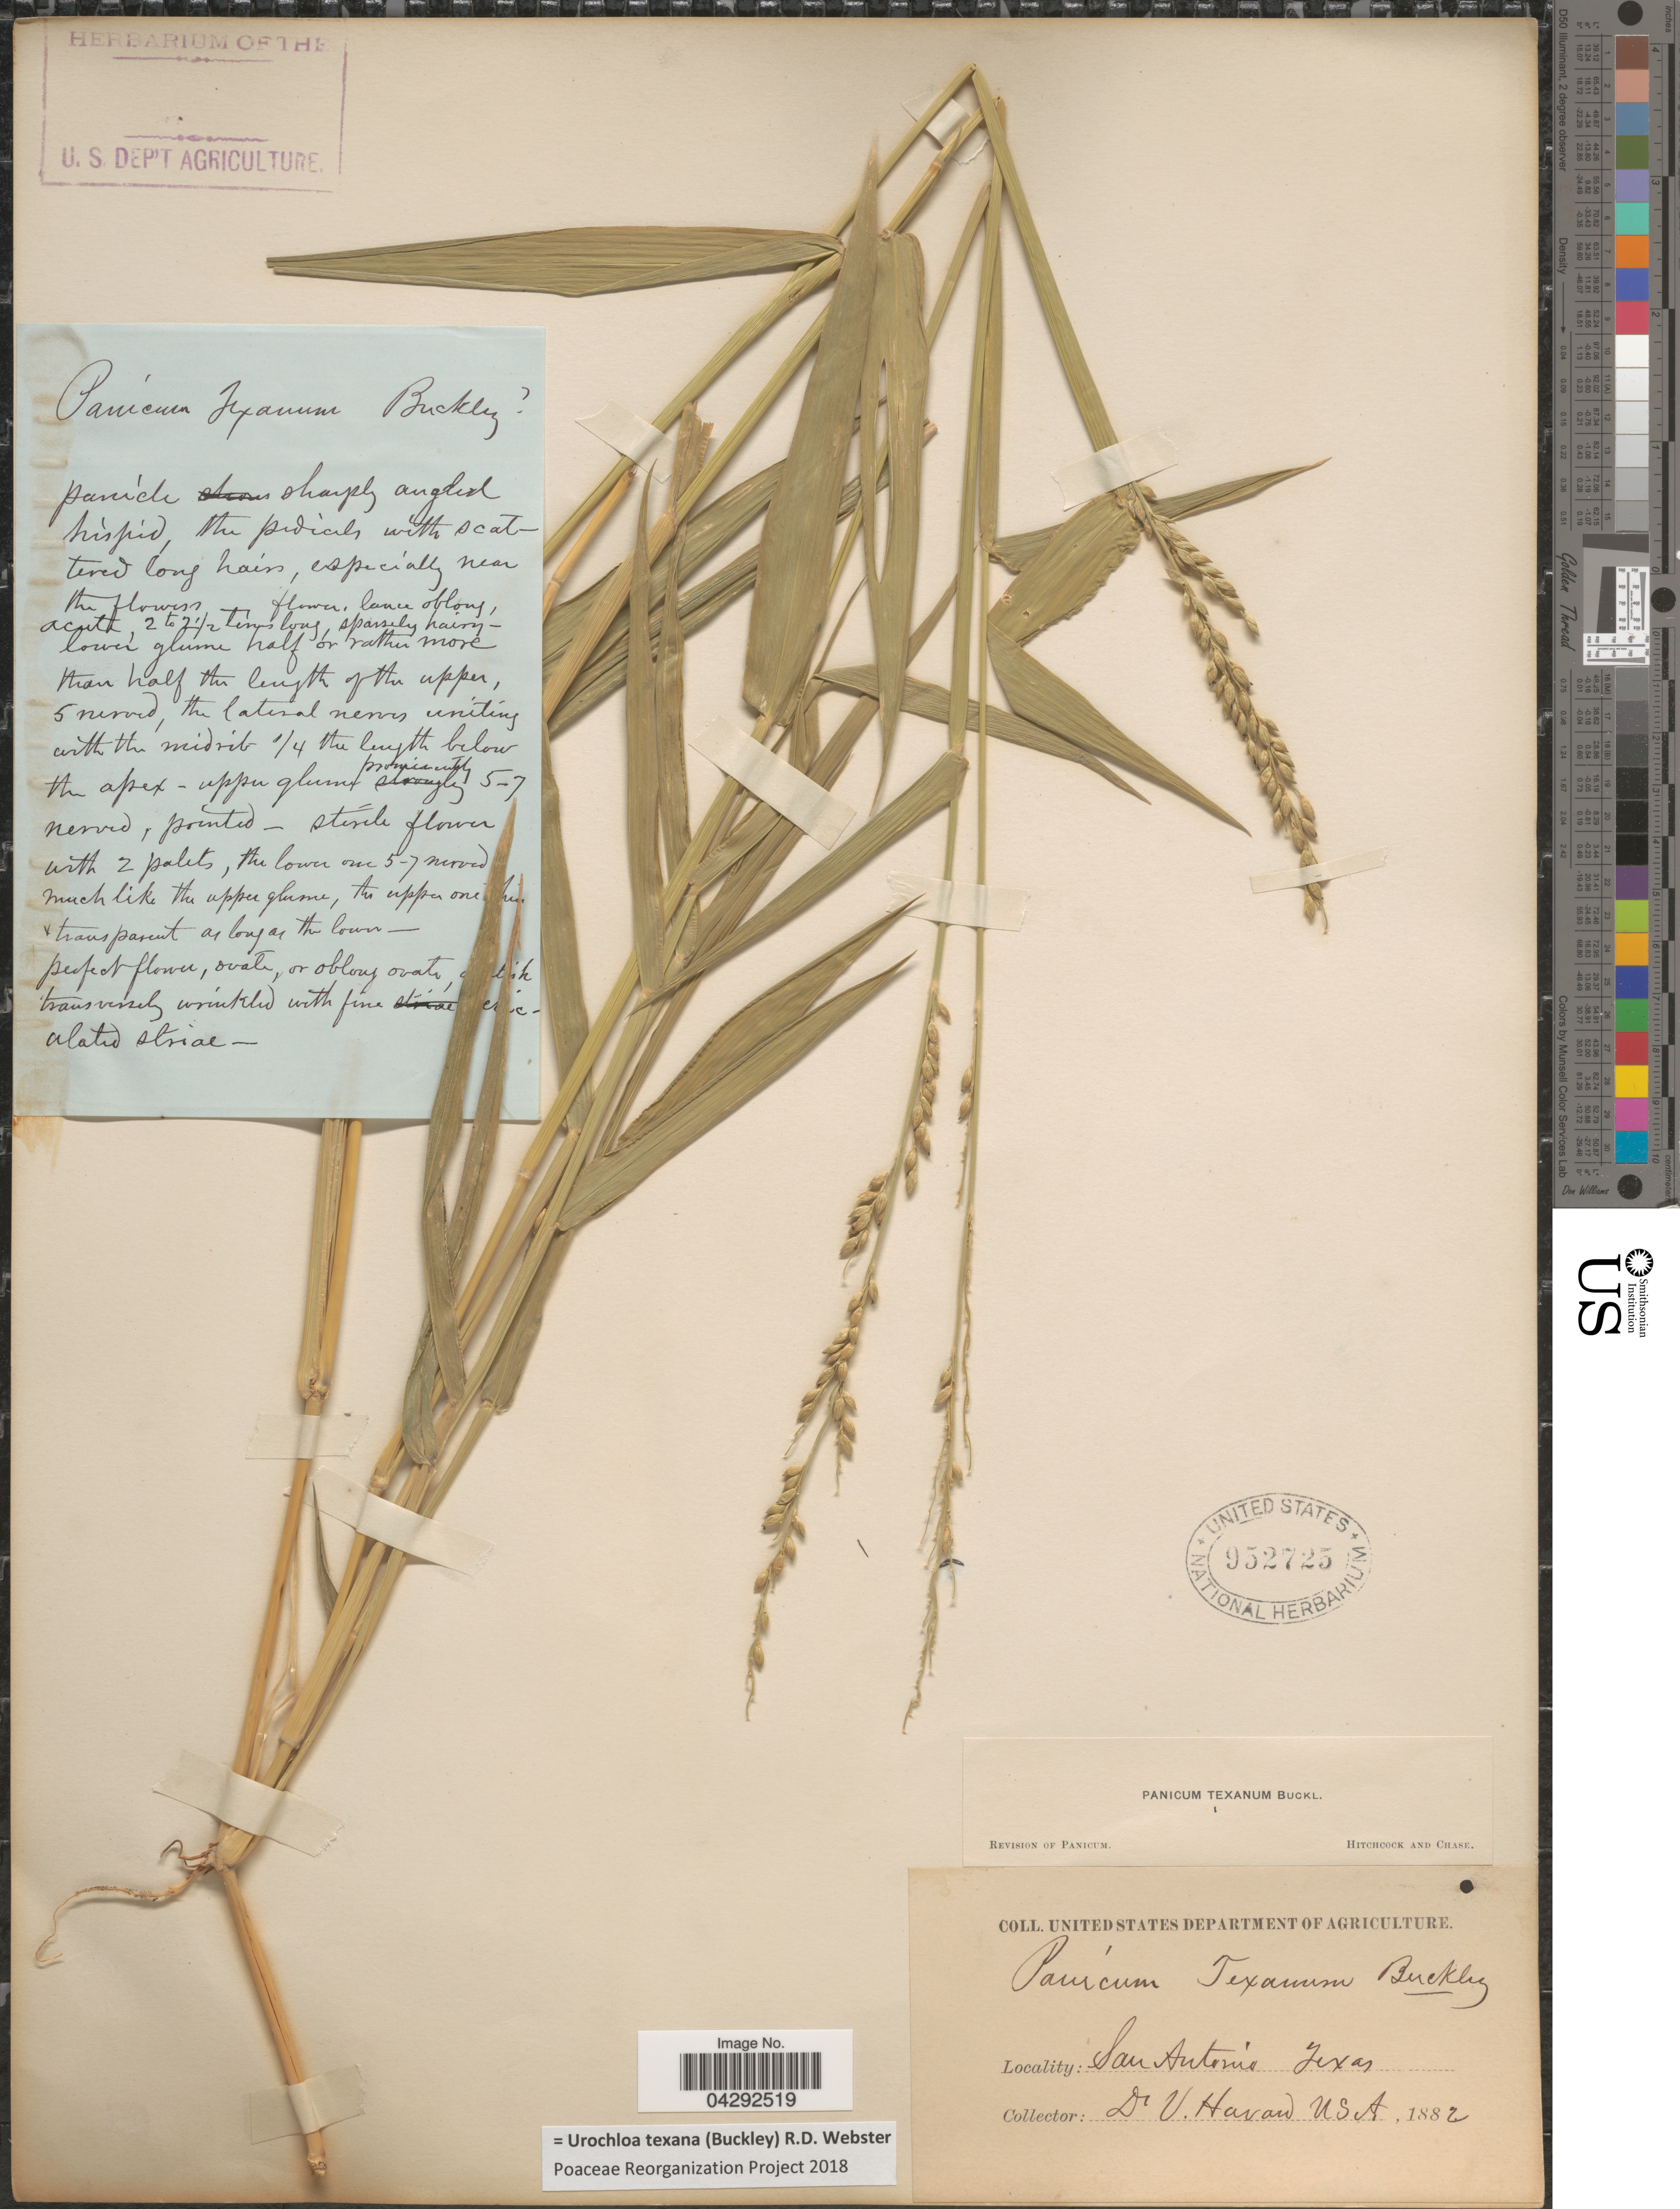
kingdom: Plantae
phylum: Tracheophyta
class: Liliopsida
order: Poales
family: Poaceae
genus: Urochloa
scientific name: Urochloa texana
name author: (Buckley) R.D. Webster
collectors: V. Havard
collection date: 1882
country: United States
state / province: Texas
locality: San Antonio.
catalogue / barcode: US 952725